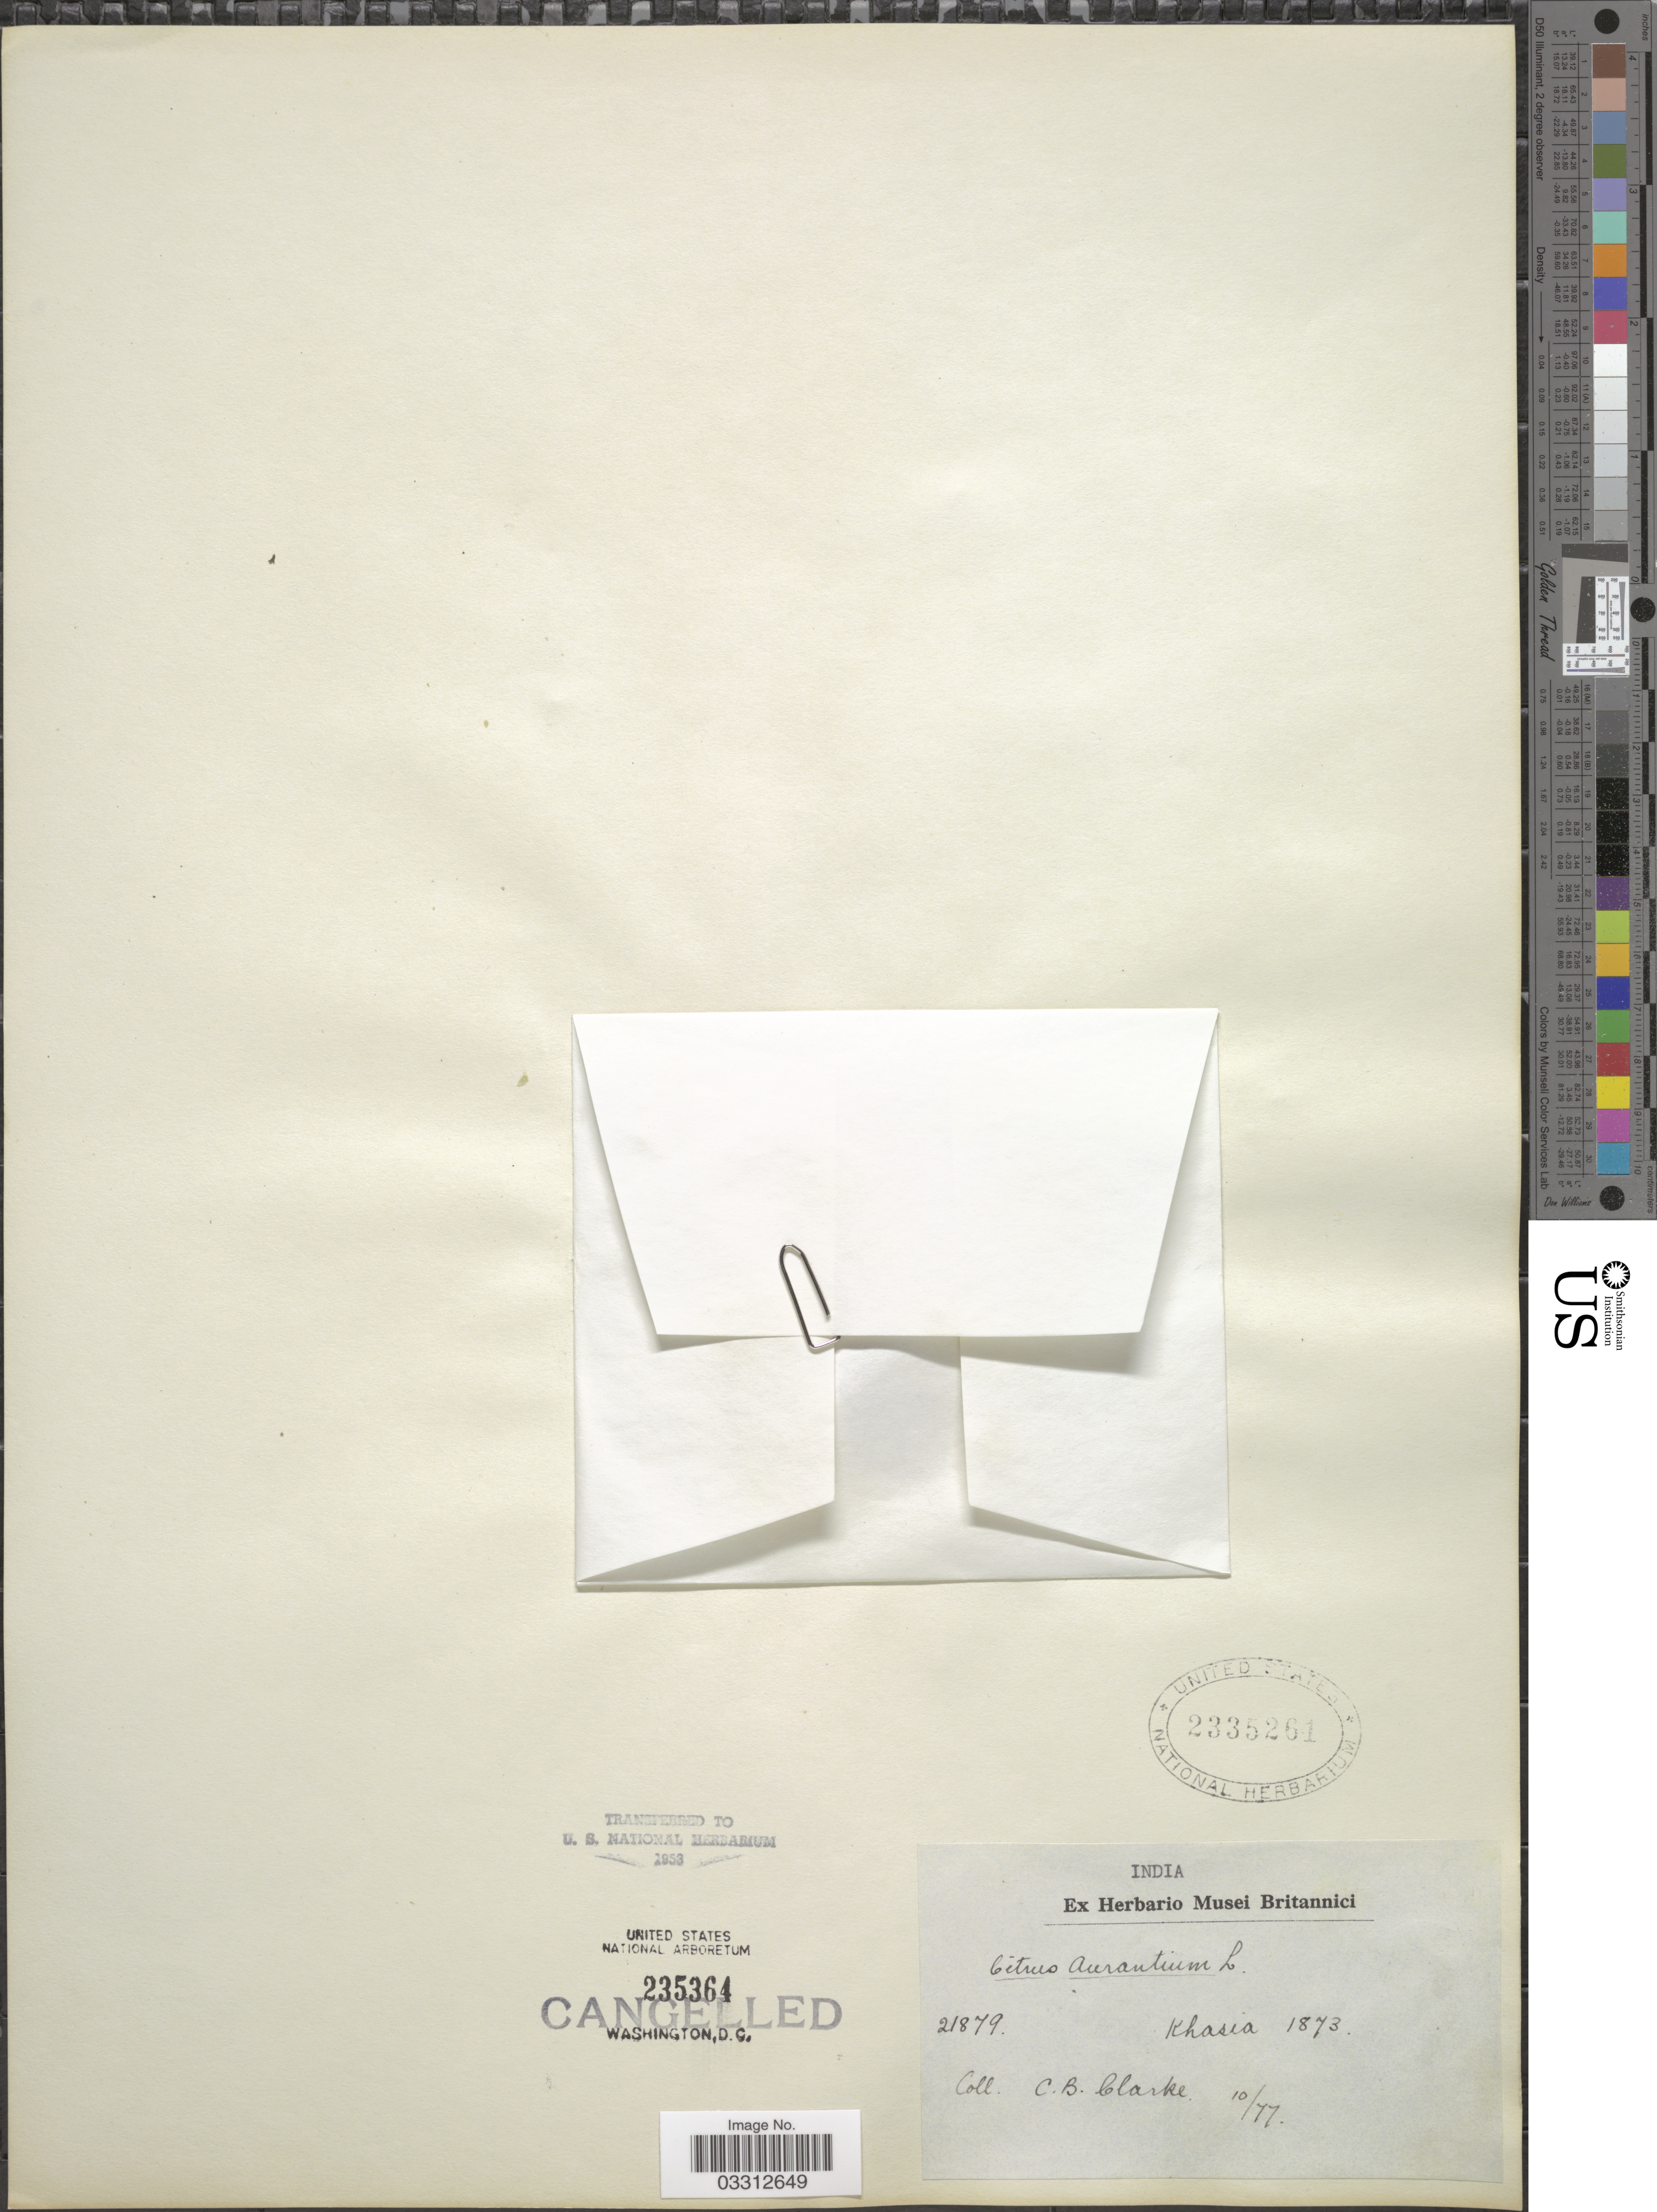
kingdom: Plantae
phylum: Tracheophyta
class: Magnoliopsida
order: Sapindales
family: Rutaceae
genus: Citrus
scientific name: Citrus x aurantium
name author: L.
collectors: C. B. Clarke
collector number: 21879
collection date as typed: Transcribed d/m/y: /10/77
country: India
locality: Khasia.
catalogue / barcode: US 2335261